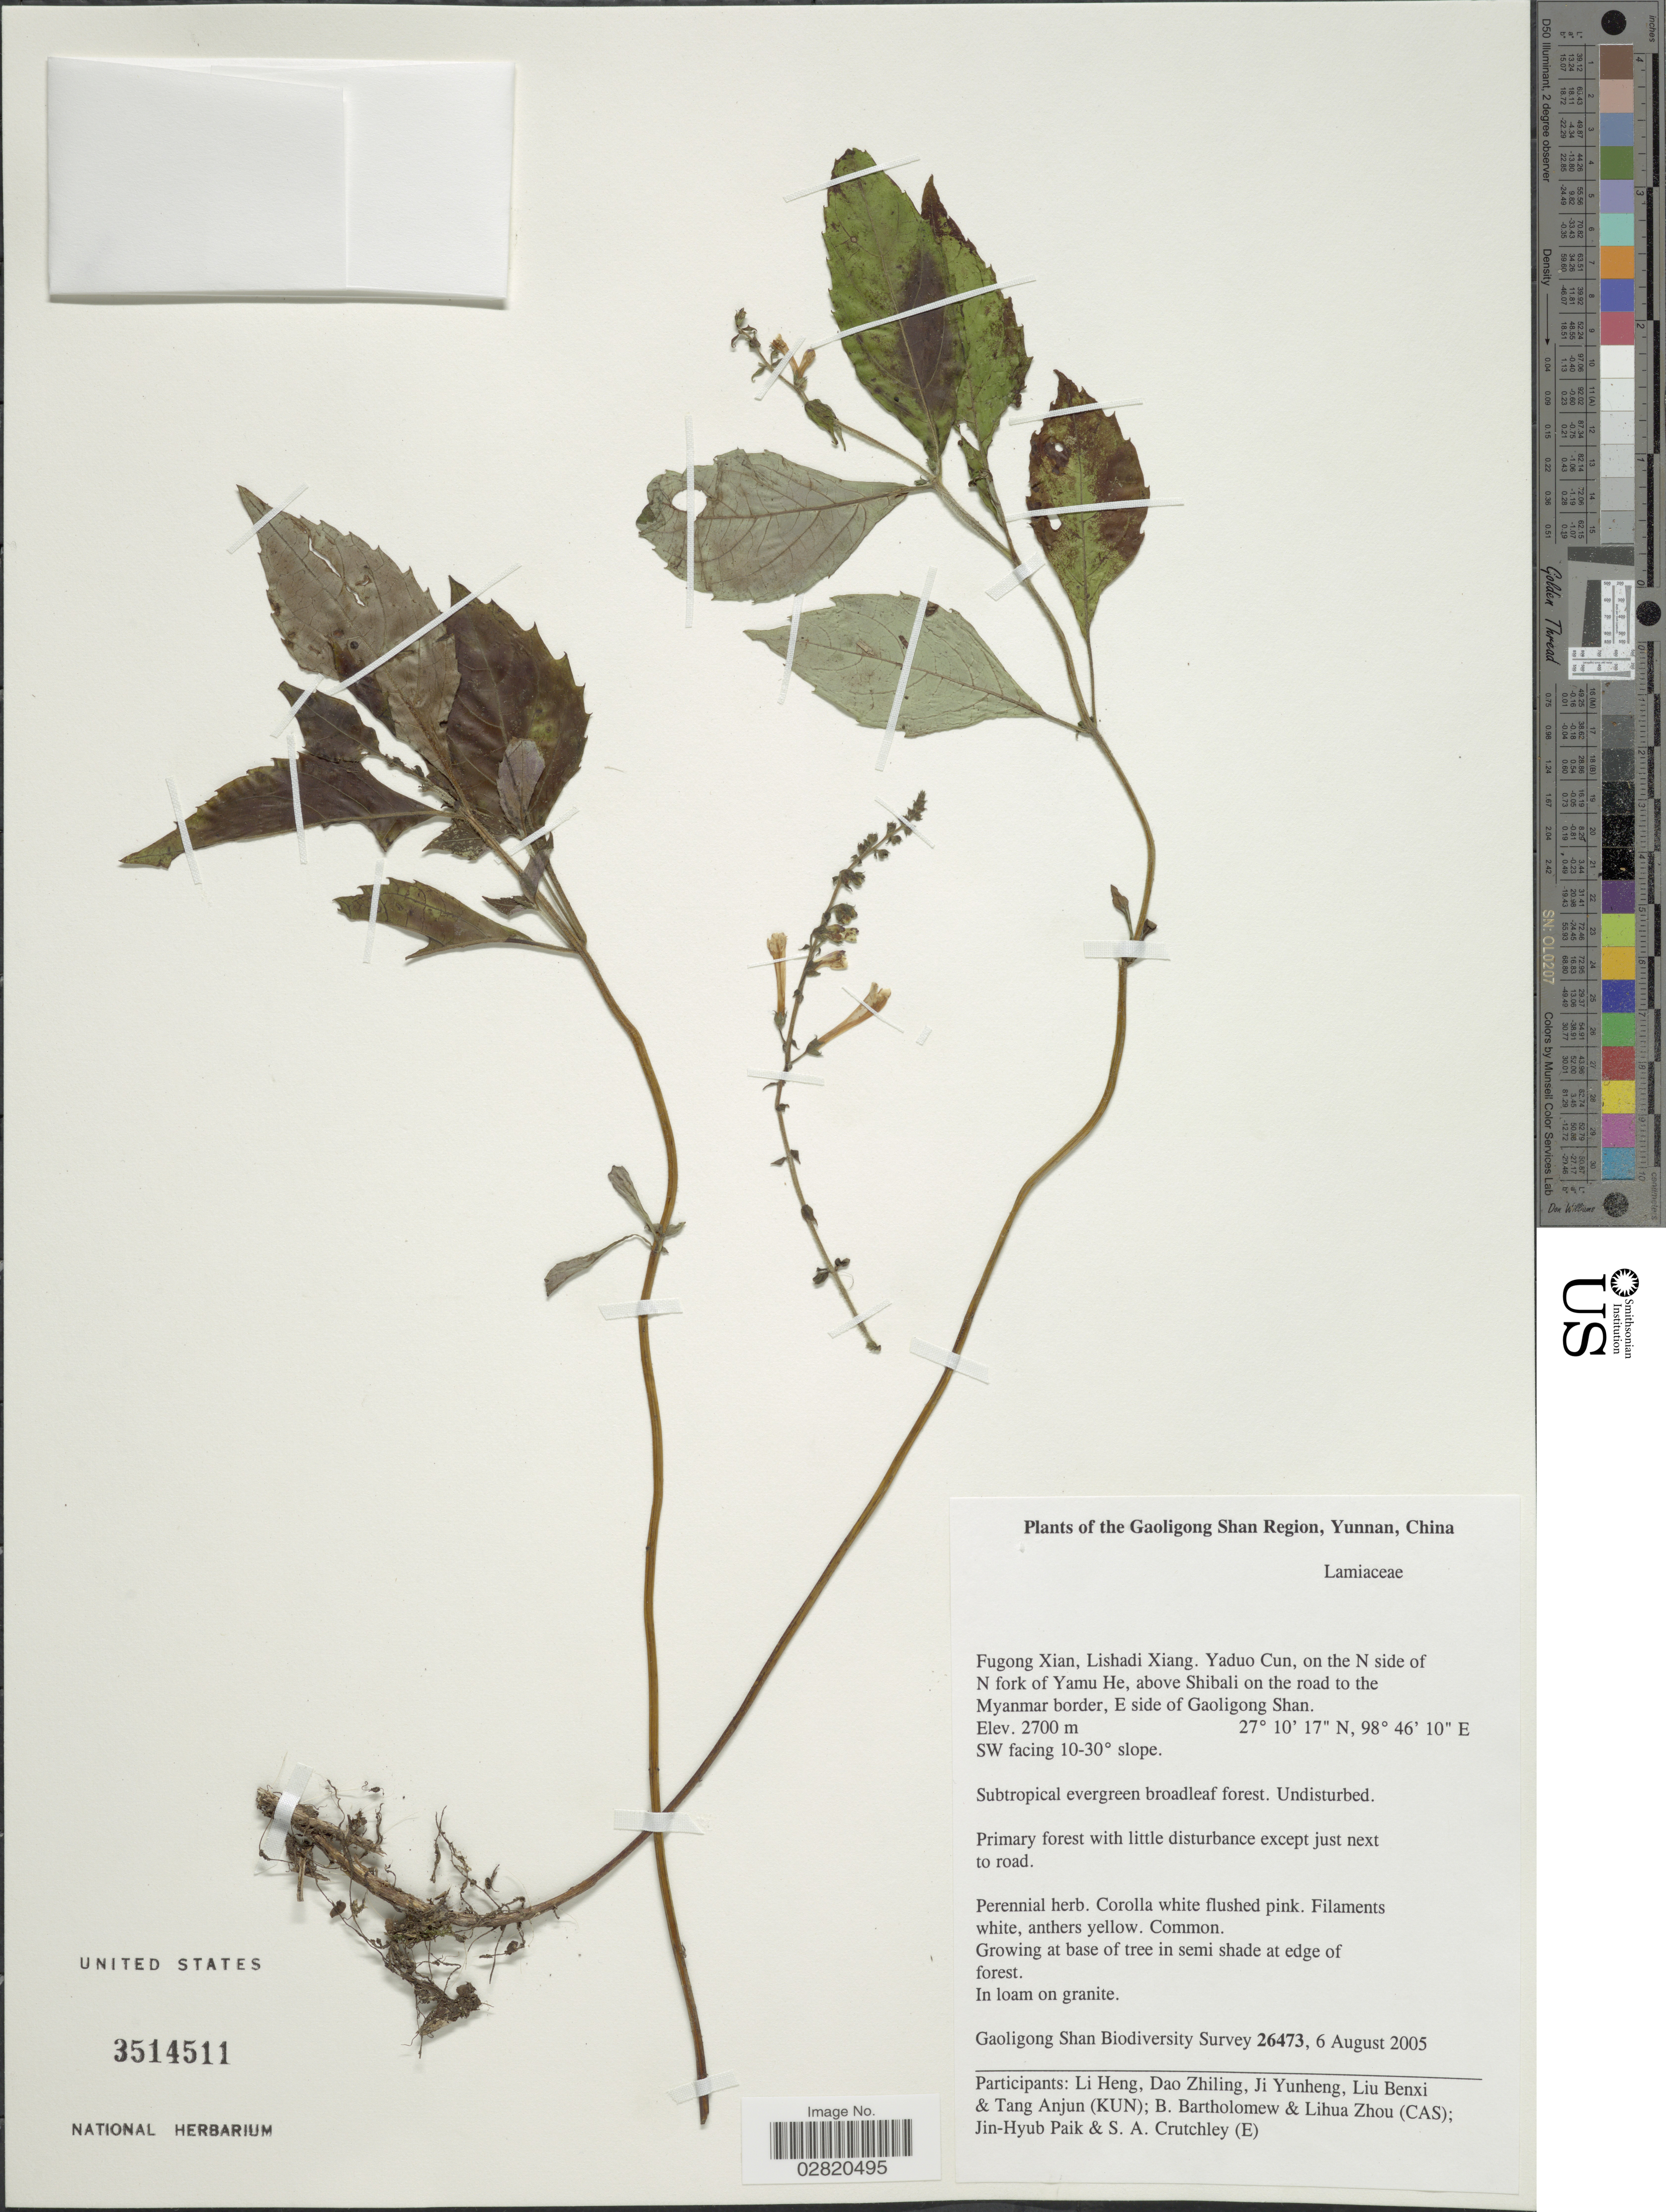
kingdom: Plantae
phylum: Tracheophyta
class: Magnoliopsida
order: Lamiales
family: Lamiaceae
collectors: Gaoligong Shan Biodiversity Survey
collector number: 26473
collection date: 2005-08-06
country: China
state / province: Yunnan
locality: Gaoligong Shan Region. Fugong Xian, Lishadi Xiang. Yaduo Cun, on the N side of N fork of Yamu He, above Shibali on the road to the Myanmar border, E side of Gaoligong Shan. SW facing 10-30° slope.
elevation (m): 2700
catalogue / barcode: US 3514511